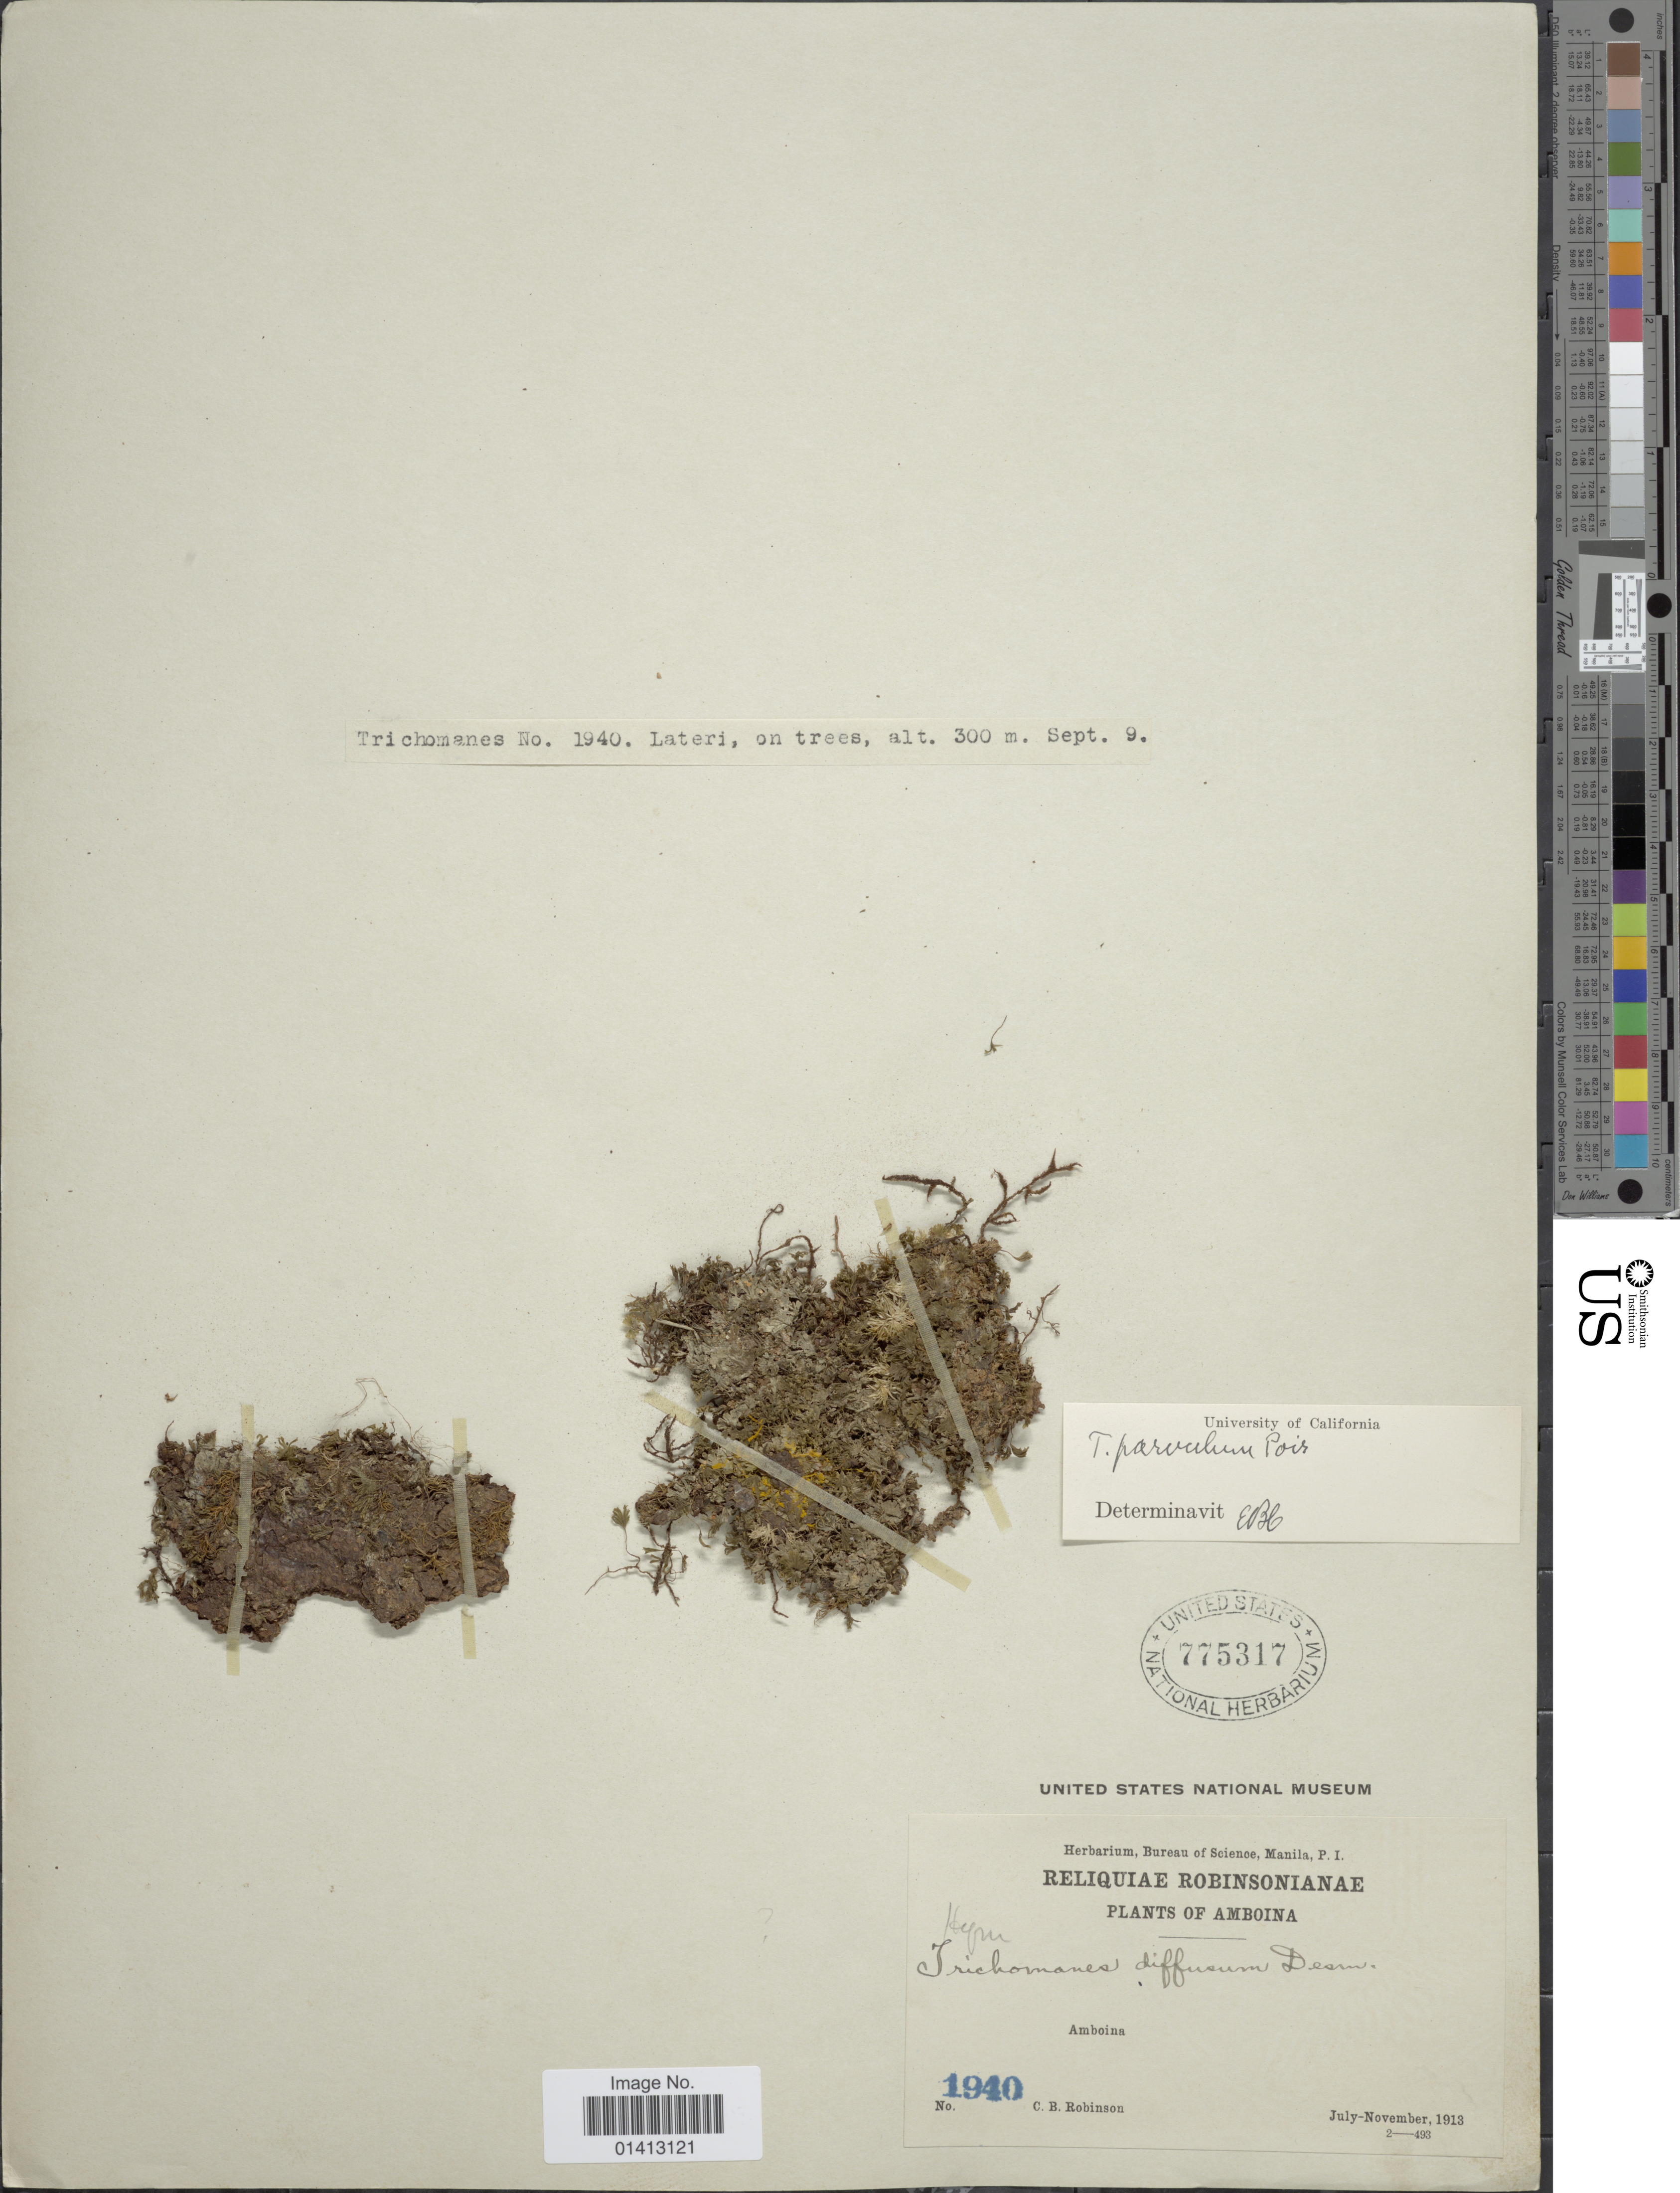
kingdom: Plantae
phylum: Tracheophyta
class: Polypodiopsida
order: Hymenophyllales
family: Hymenophyllaceae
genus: Crepidomanes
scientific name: Crepidomanes saxifragoides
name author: (C. Presl) P.S. Green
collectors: C. Robinson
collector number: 1940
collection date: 1913-07/1913-11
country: Indonesia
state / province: Sumatra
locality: Amboina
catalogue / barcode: US 775317